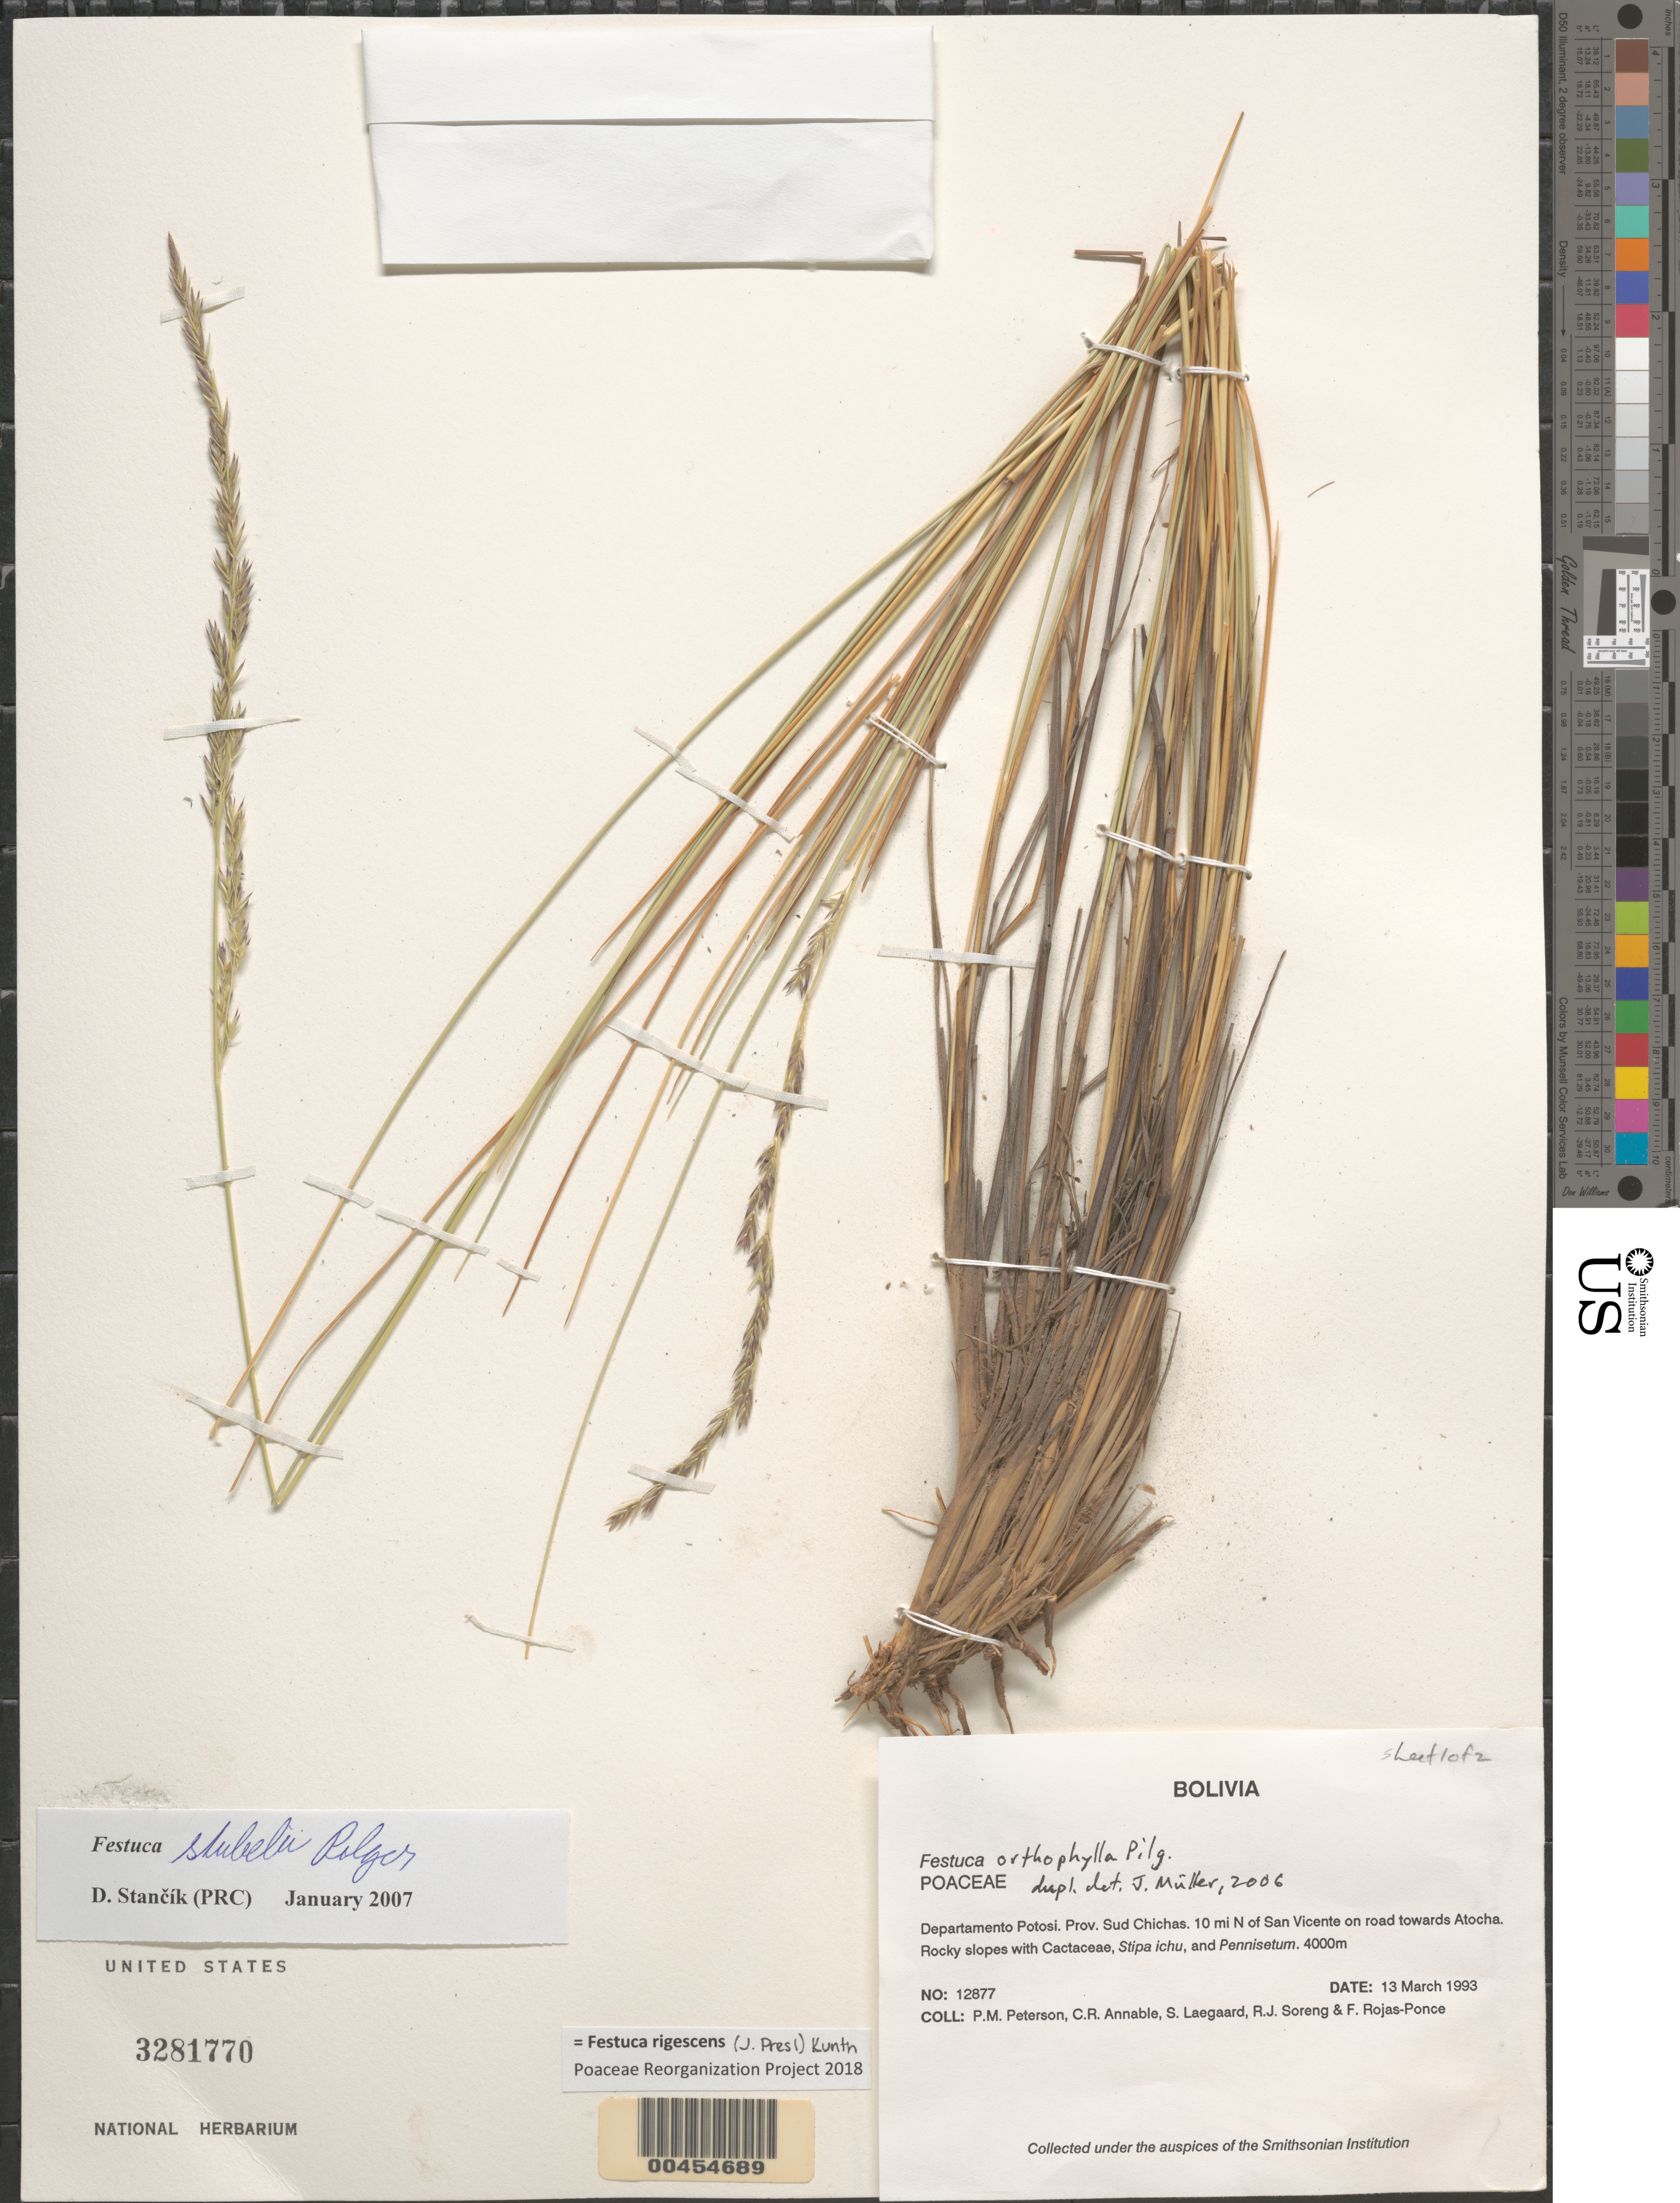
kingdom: Plantae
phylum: Tracheophyta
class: Liliopsida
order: Poales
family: Poaceae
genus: Festuca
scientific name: Festuca rigescens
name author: (J. Presl) Kunth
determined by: Poaceae Reorganization Project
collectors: P. M. Peterson, C. R. Annable, S. Lægaard, R. J. Soreng & F. Rojas-Ponce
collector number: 12877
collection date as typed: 13 Mar 1993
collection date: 1993-03-13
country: Bolivia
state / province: Potosí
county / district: Sud Chichas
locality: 10 mi N of San Vicente on road towards Atocha.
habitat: Rocky slopes with Cactaceae, Stipa ichu, and Pennisetum.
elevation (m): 4000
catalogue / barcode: US 3281770